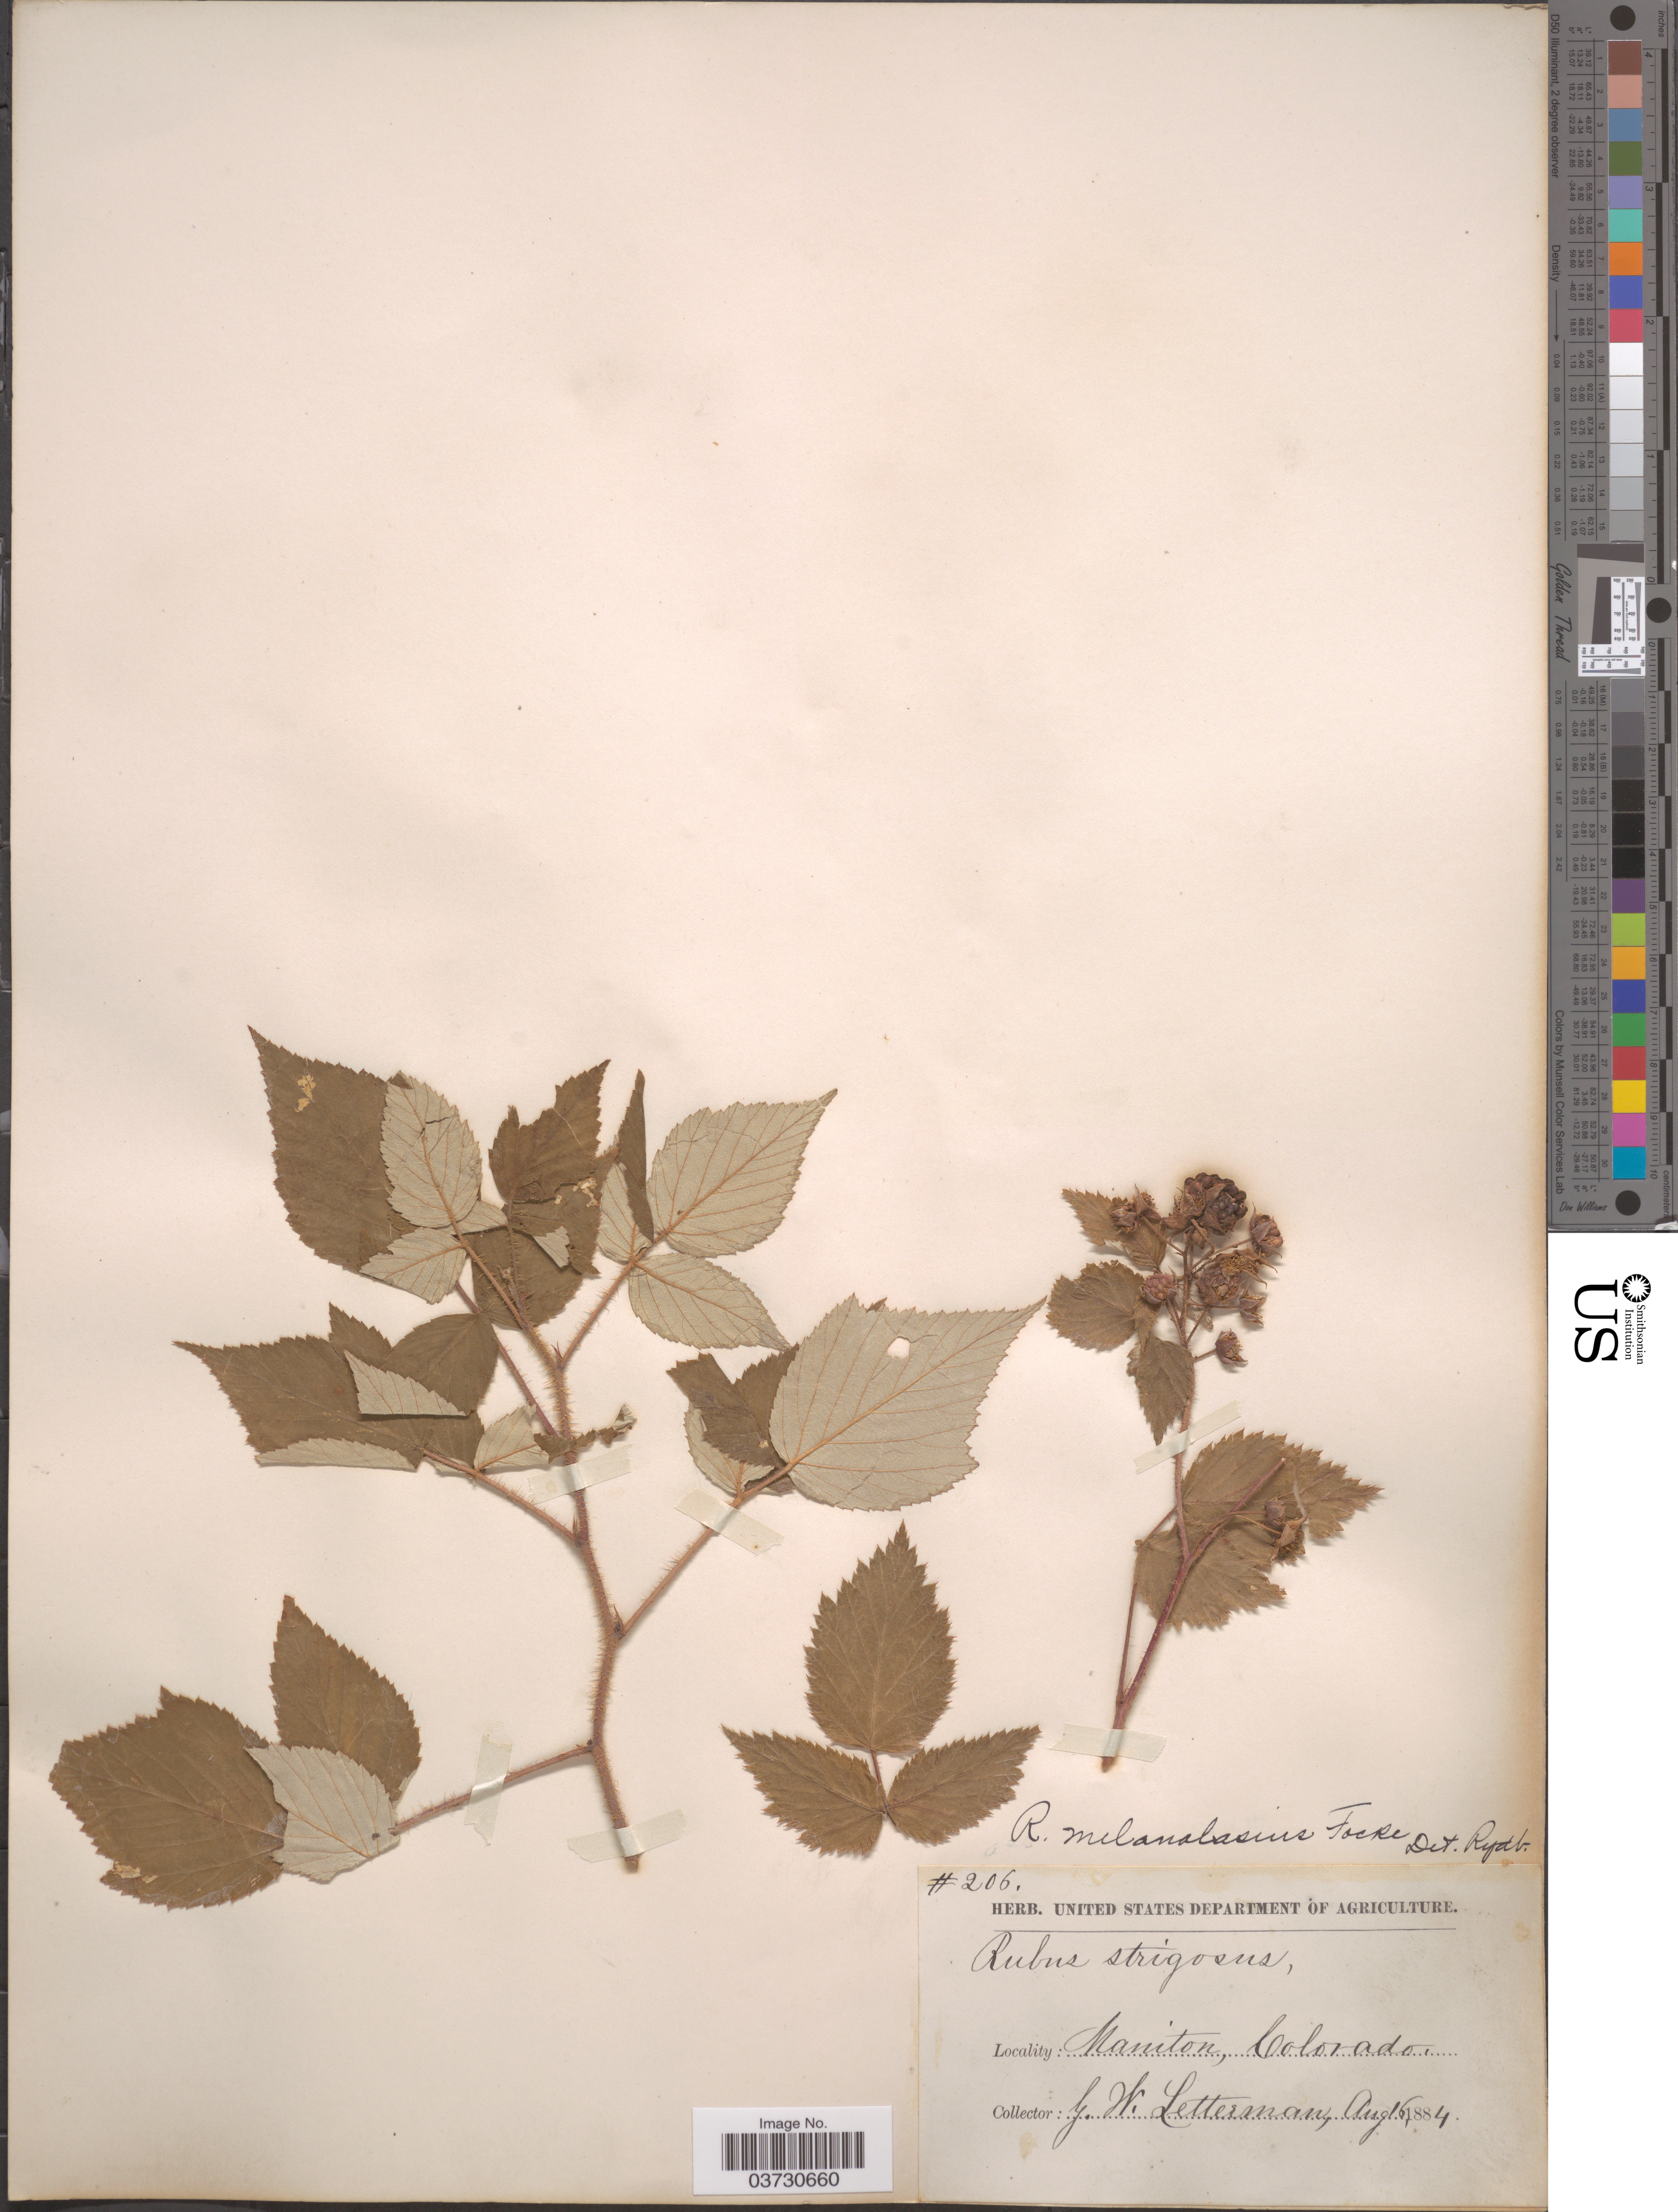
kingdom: Plantae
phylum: Tracheophyta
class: Magnoliopsida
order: Rosales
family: Rosaceae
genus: Rubus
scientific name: Rubus melanolasius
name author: Dieck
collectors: G. W. Letterman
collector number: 206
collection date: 1884-08-16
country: United States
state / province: Colorado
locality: Mamiton.